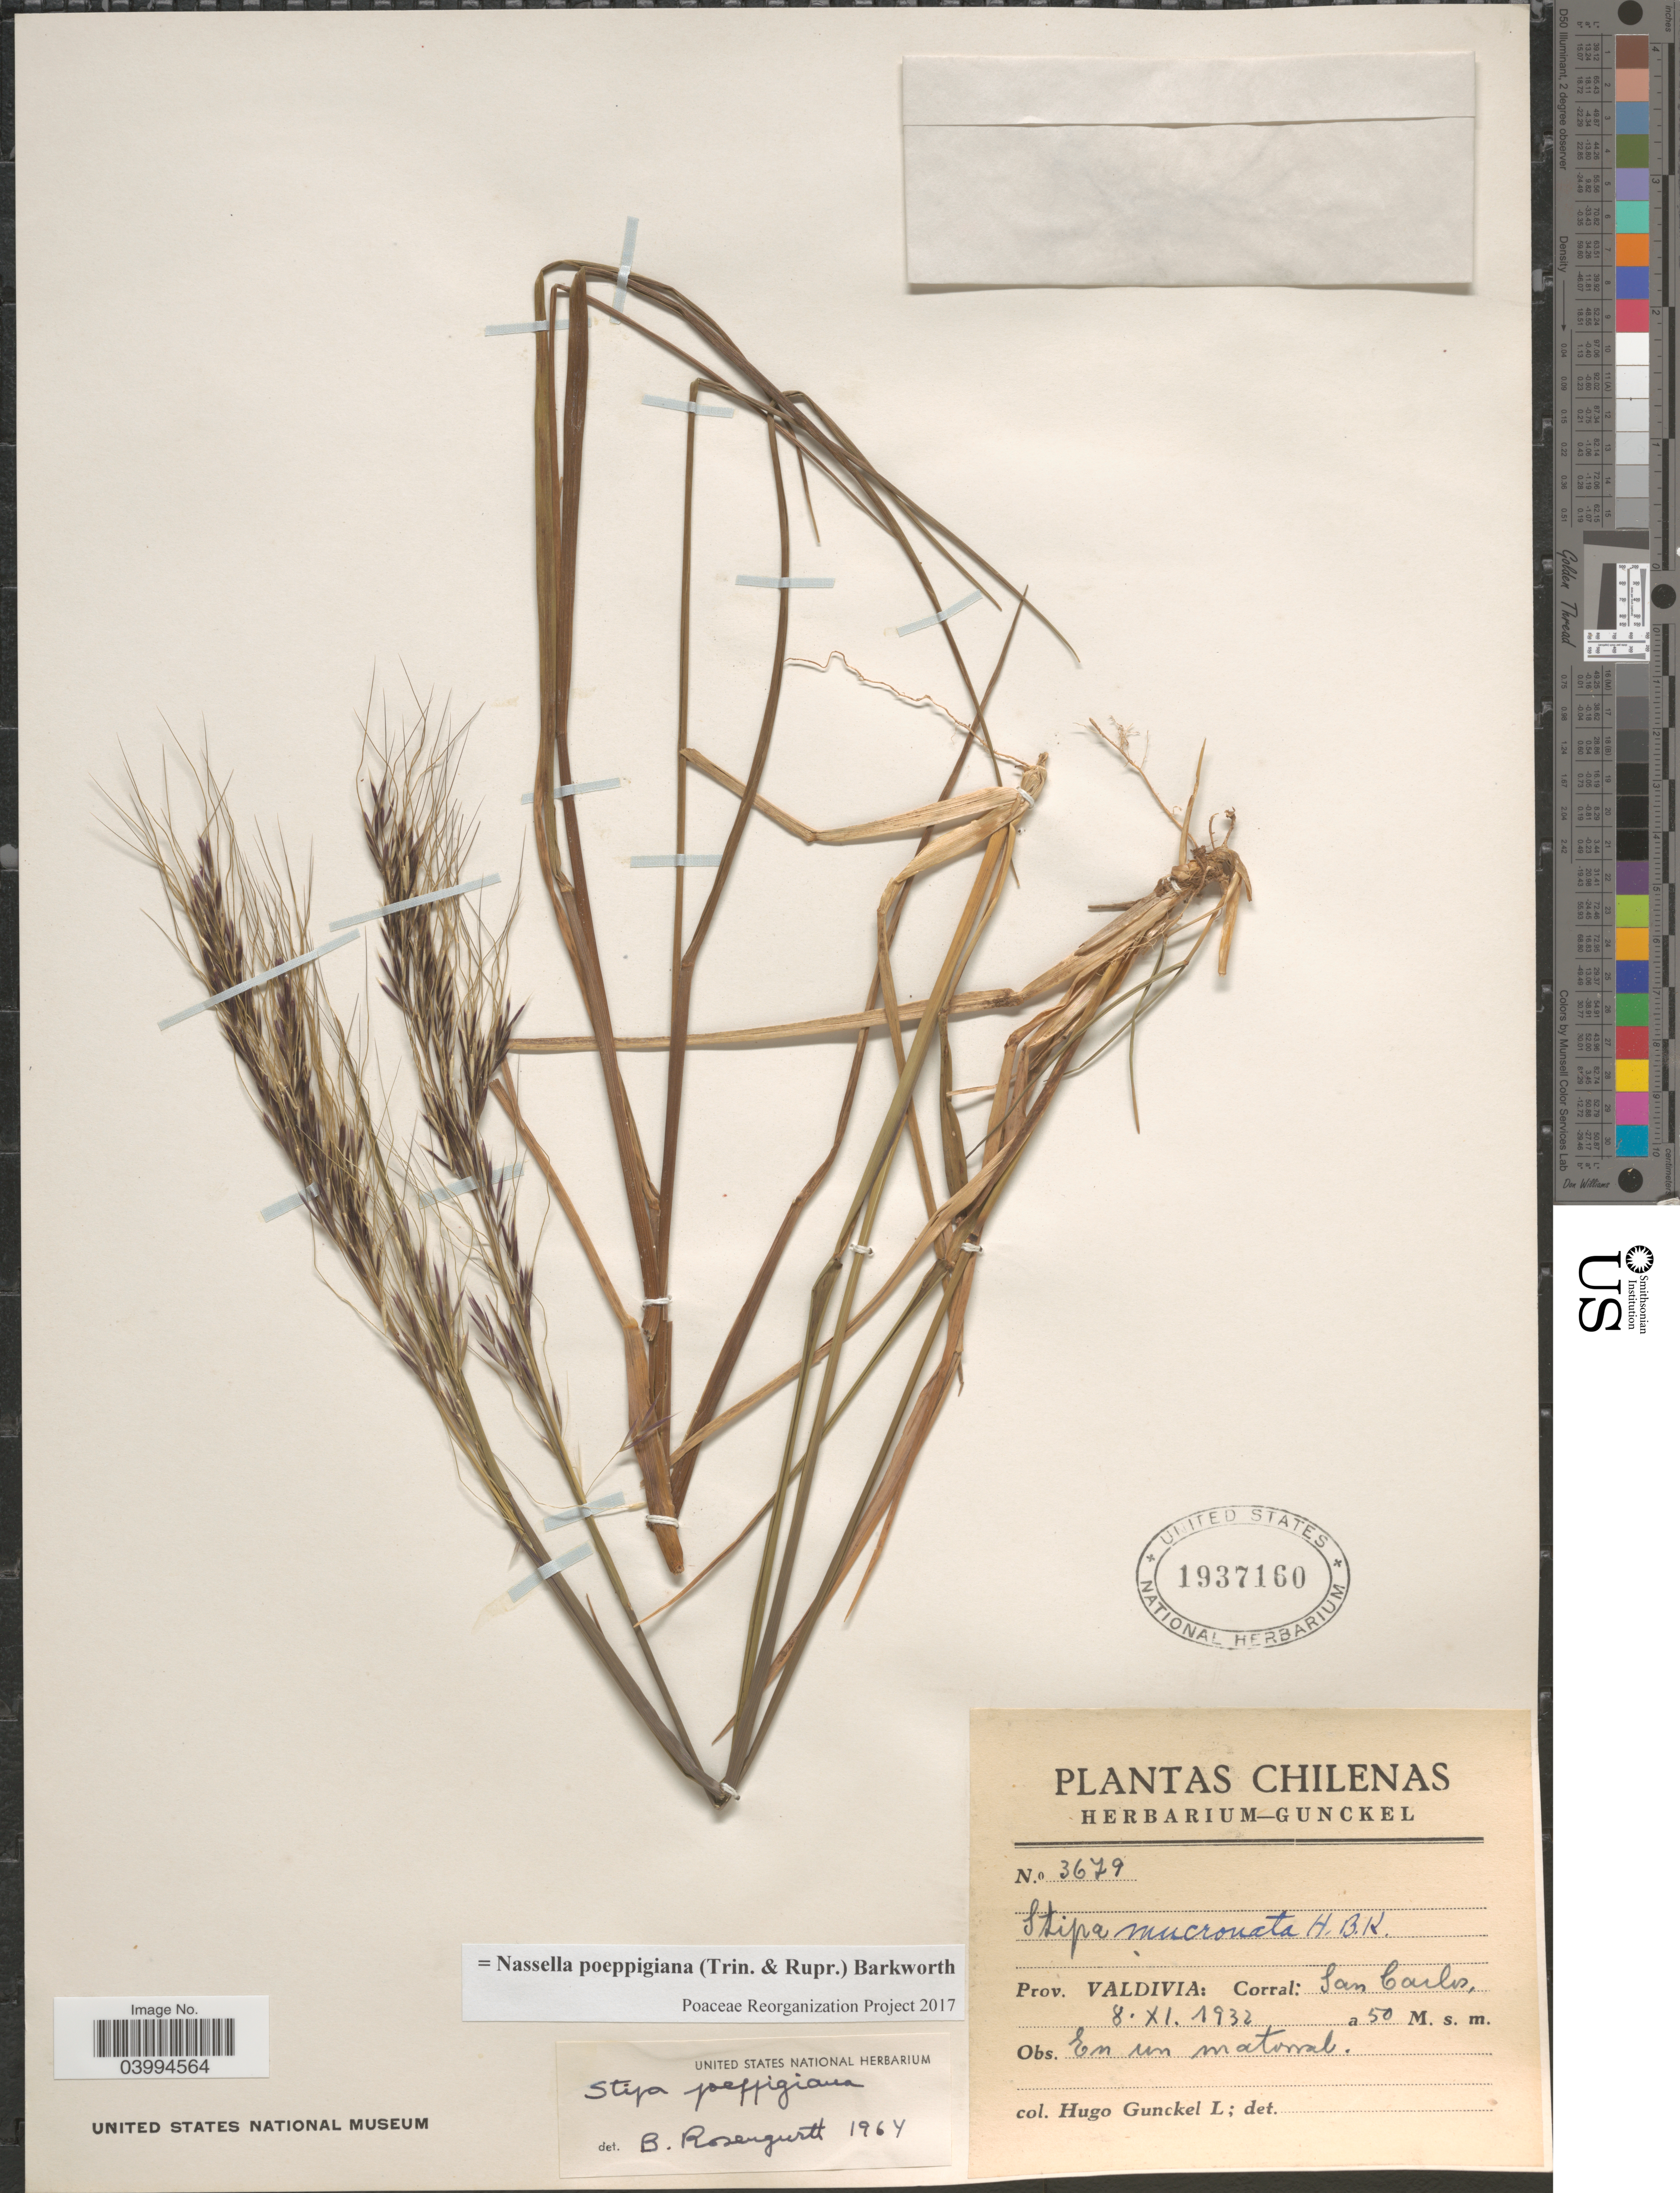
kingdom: Plantae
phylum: Tracheophyta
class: Liliopsida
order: Poales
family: Poaceae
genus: Nassella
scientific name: Nassella poeppigiana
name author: (Trin. & Rupr.) Barkworth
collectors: H. Gunckel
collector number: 3679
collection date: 1932-11-08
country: Chile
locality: Prov. Valdivia: Corral: San Carlos.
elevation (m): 50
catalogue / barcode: US 1937160